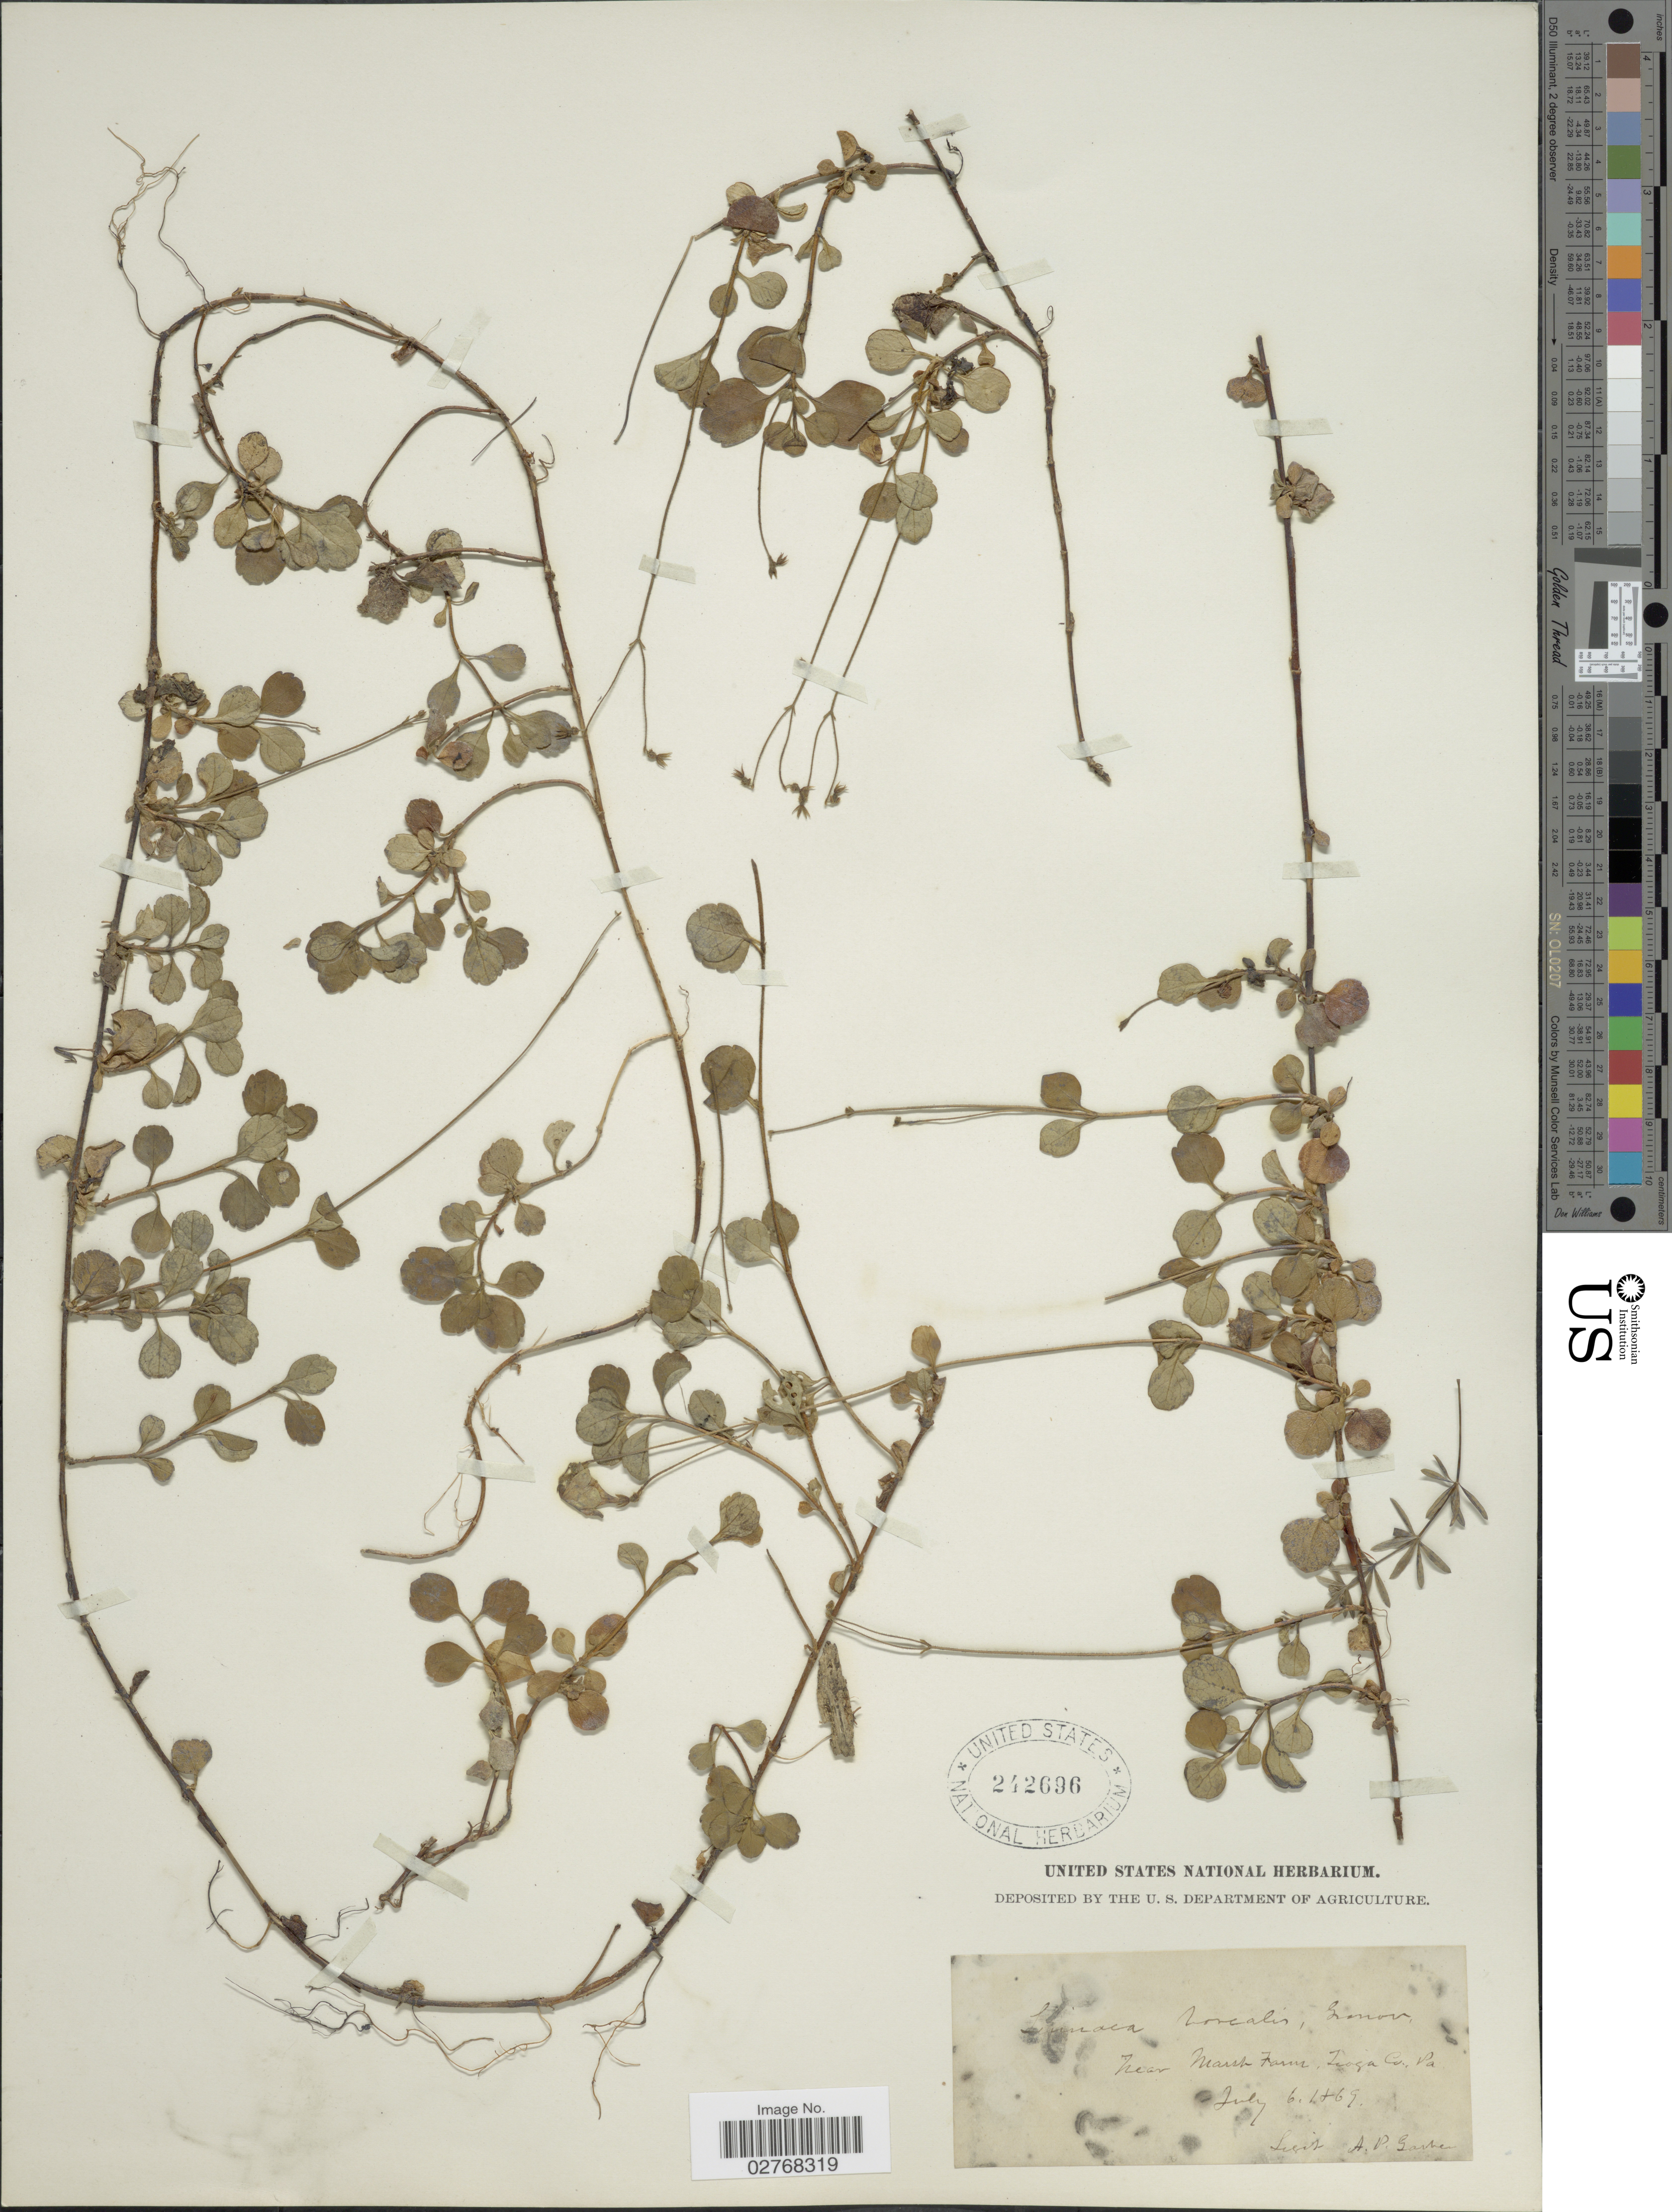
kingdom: Plantae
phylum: Tracheophyta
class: Magnoliopsida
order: Dipsacales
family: Caprifoliaceae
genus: Linnaea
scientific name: Linnaea borealis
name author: L.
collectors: A. P. Garber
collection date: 1869-07-06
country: United States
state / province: Pennsylvania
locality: Near Marsh Farm, Tioga Co.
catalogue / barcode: US 242696